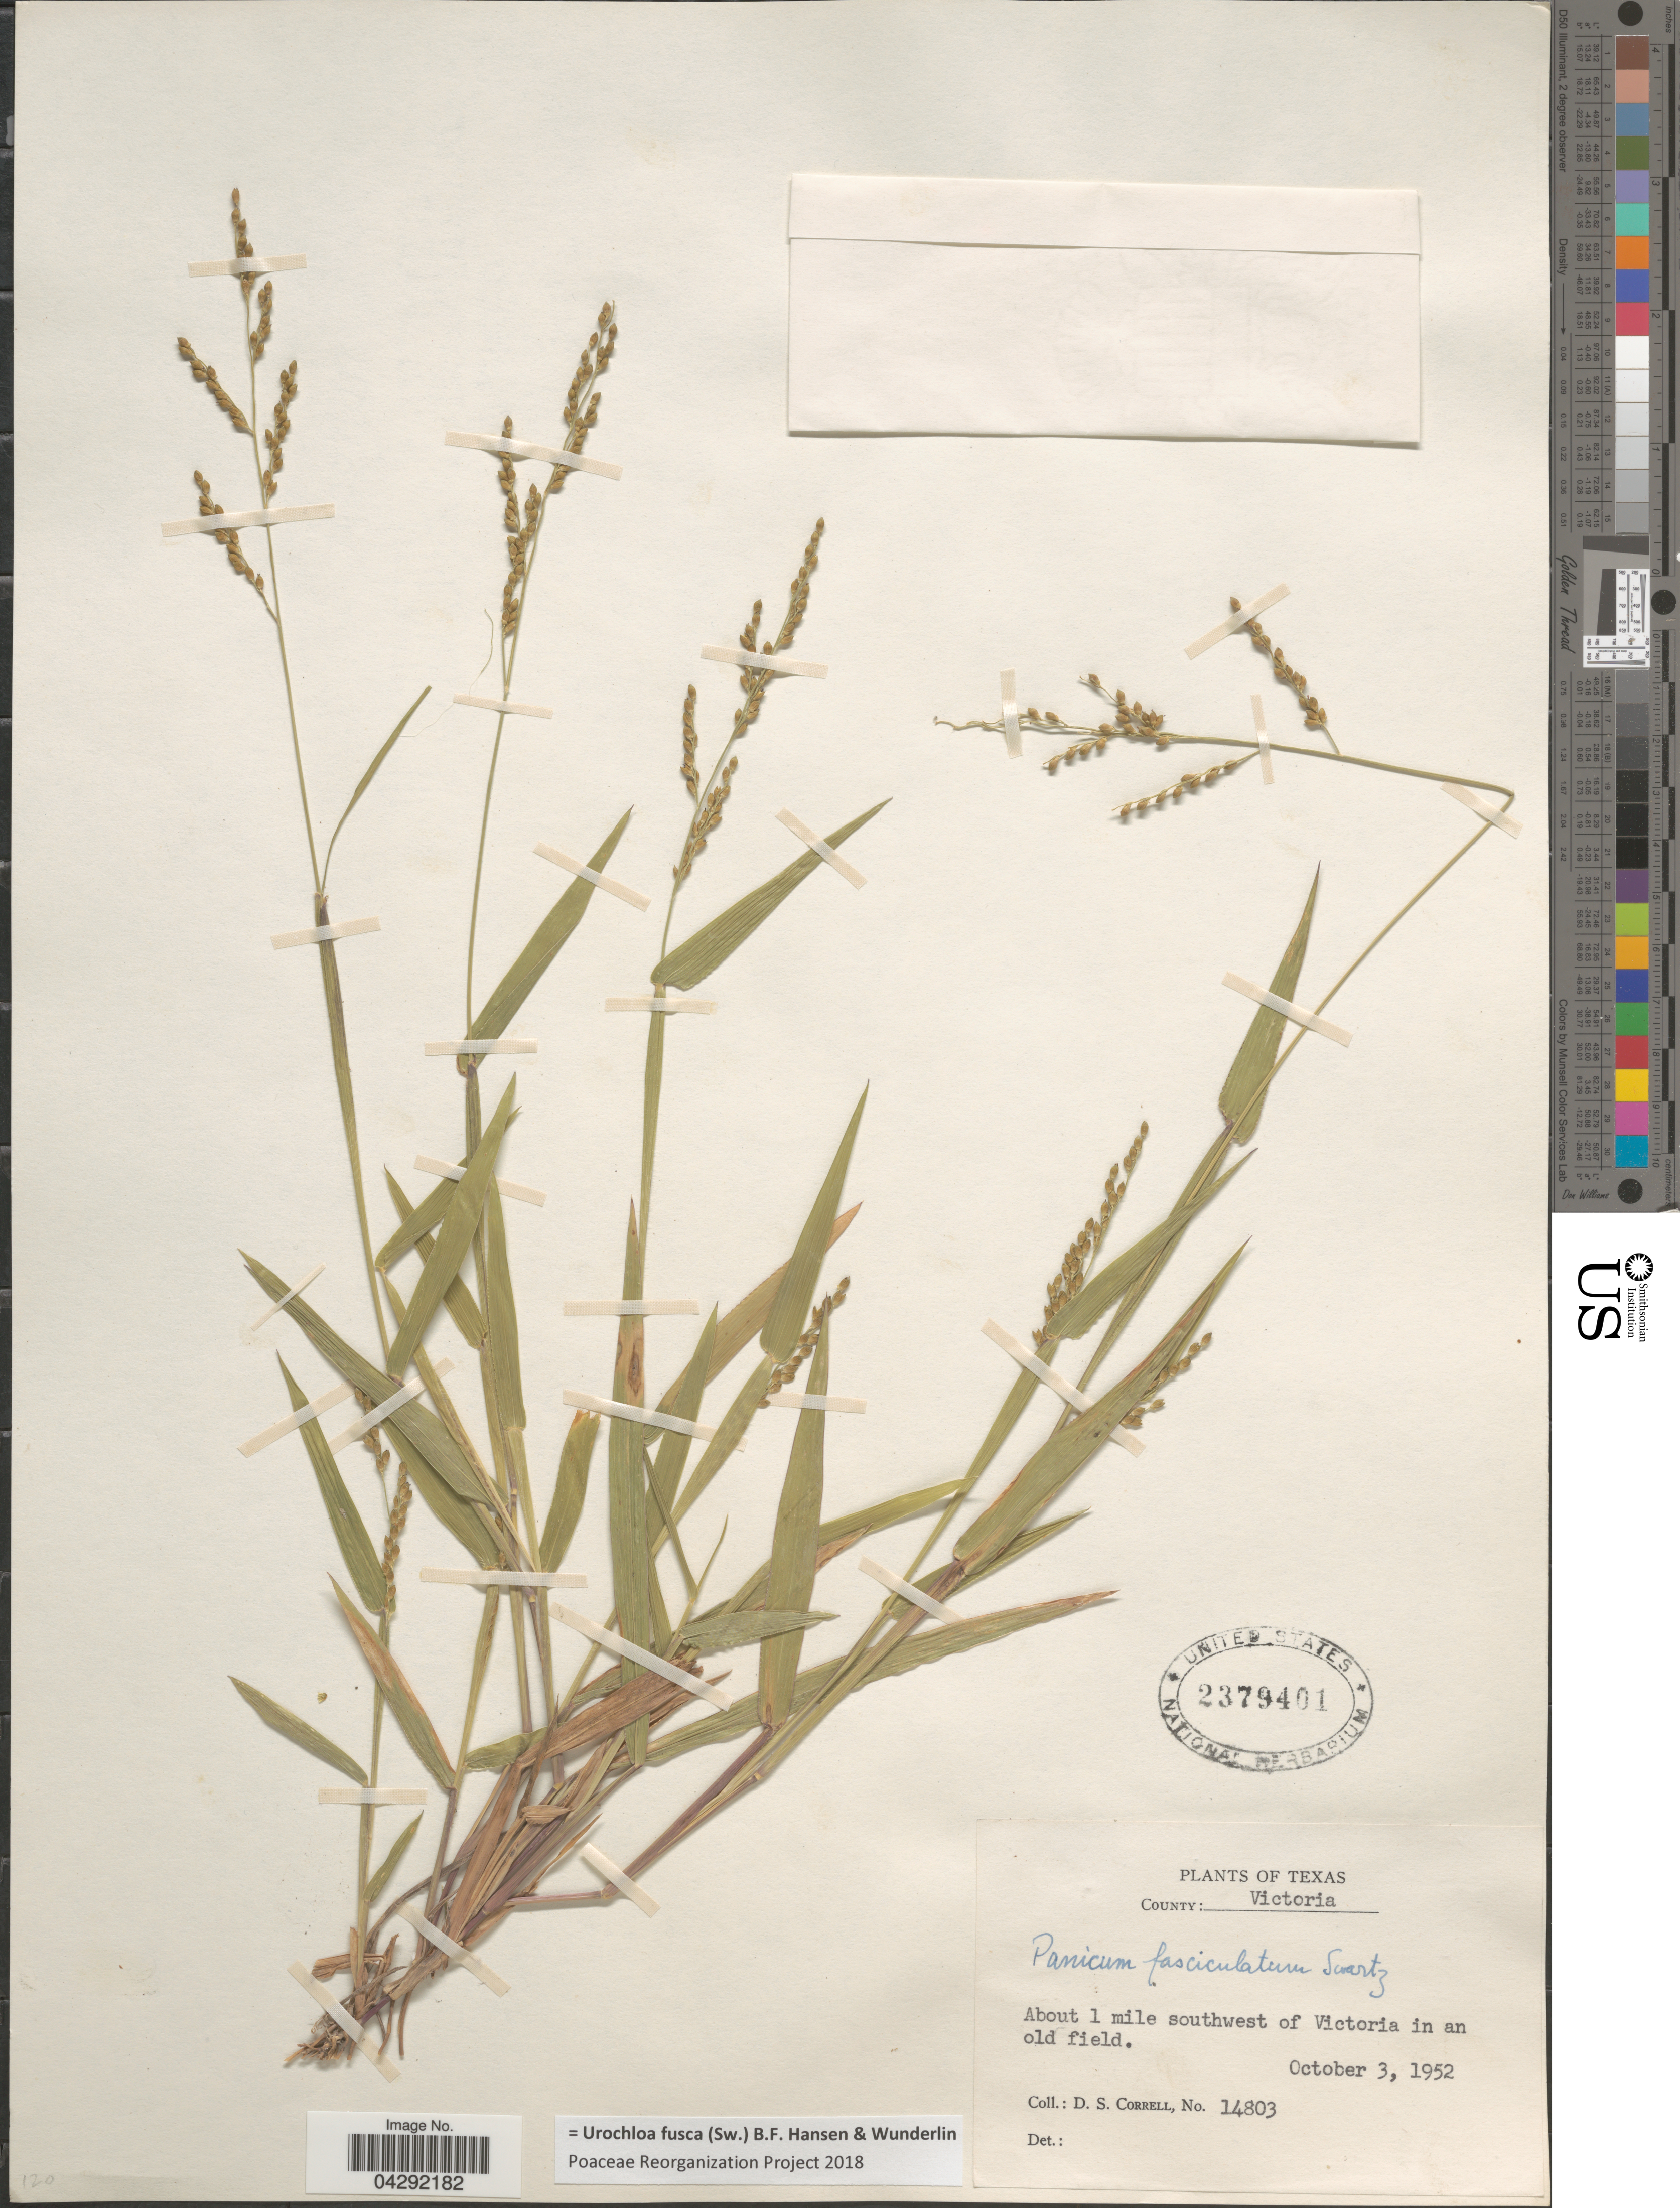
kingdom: Plantae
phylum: Tracheophyta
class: Liliopsida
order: Poales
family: Poaceae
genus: Urochloa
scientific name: Urochloa fusca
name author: (Sw.) B.F. Hansen & Wunderlin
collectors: D. S. Correll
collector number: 14803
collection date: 1952-10-03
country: United States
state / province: Texas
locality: County: Victoria. About 1 mile southwest of Victoria in an old field.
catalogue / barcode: US 2379401